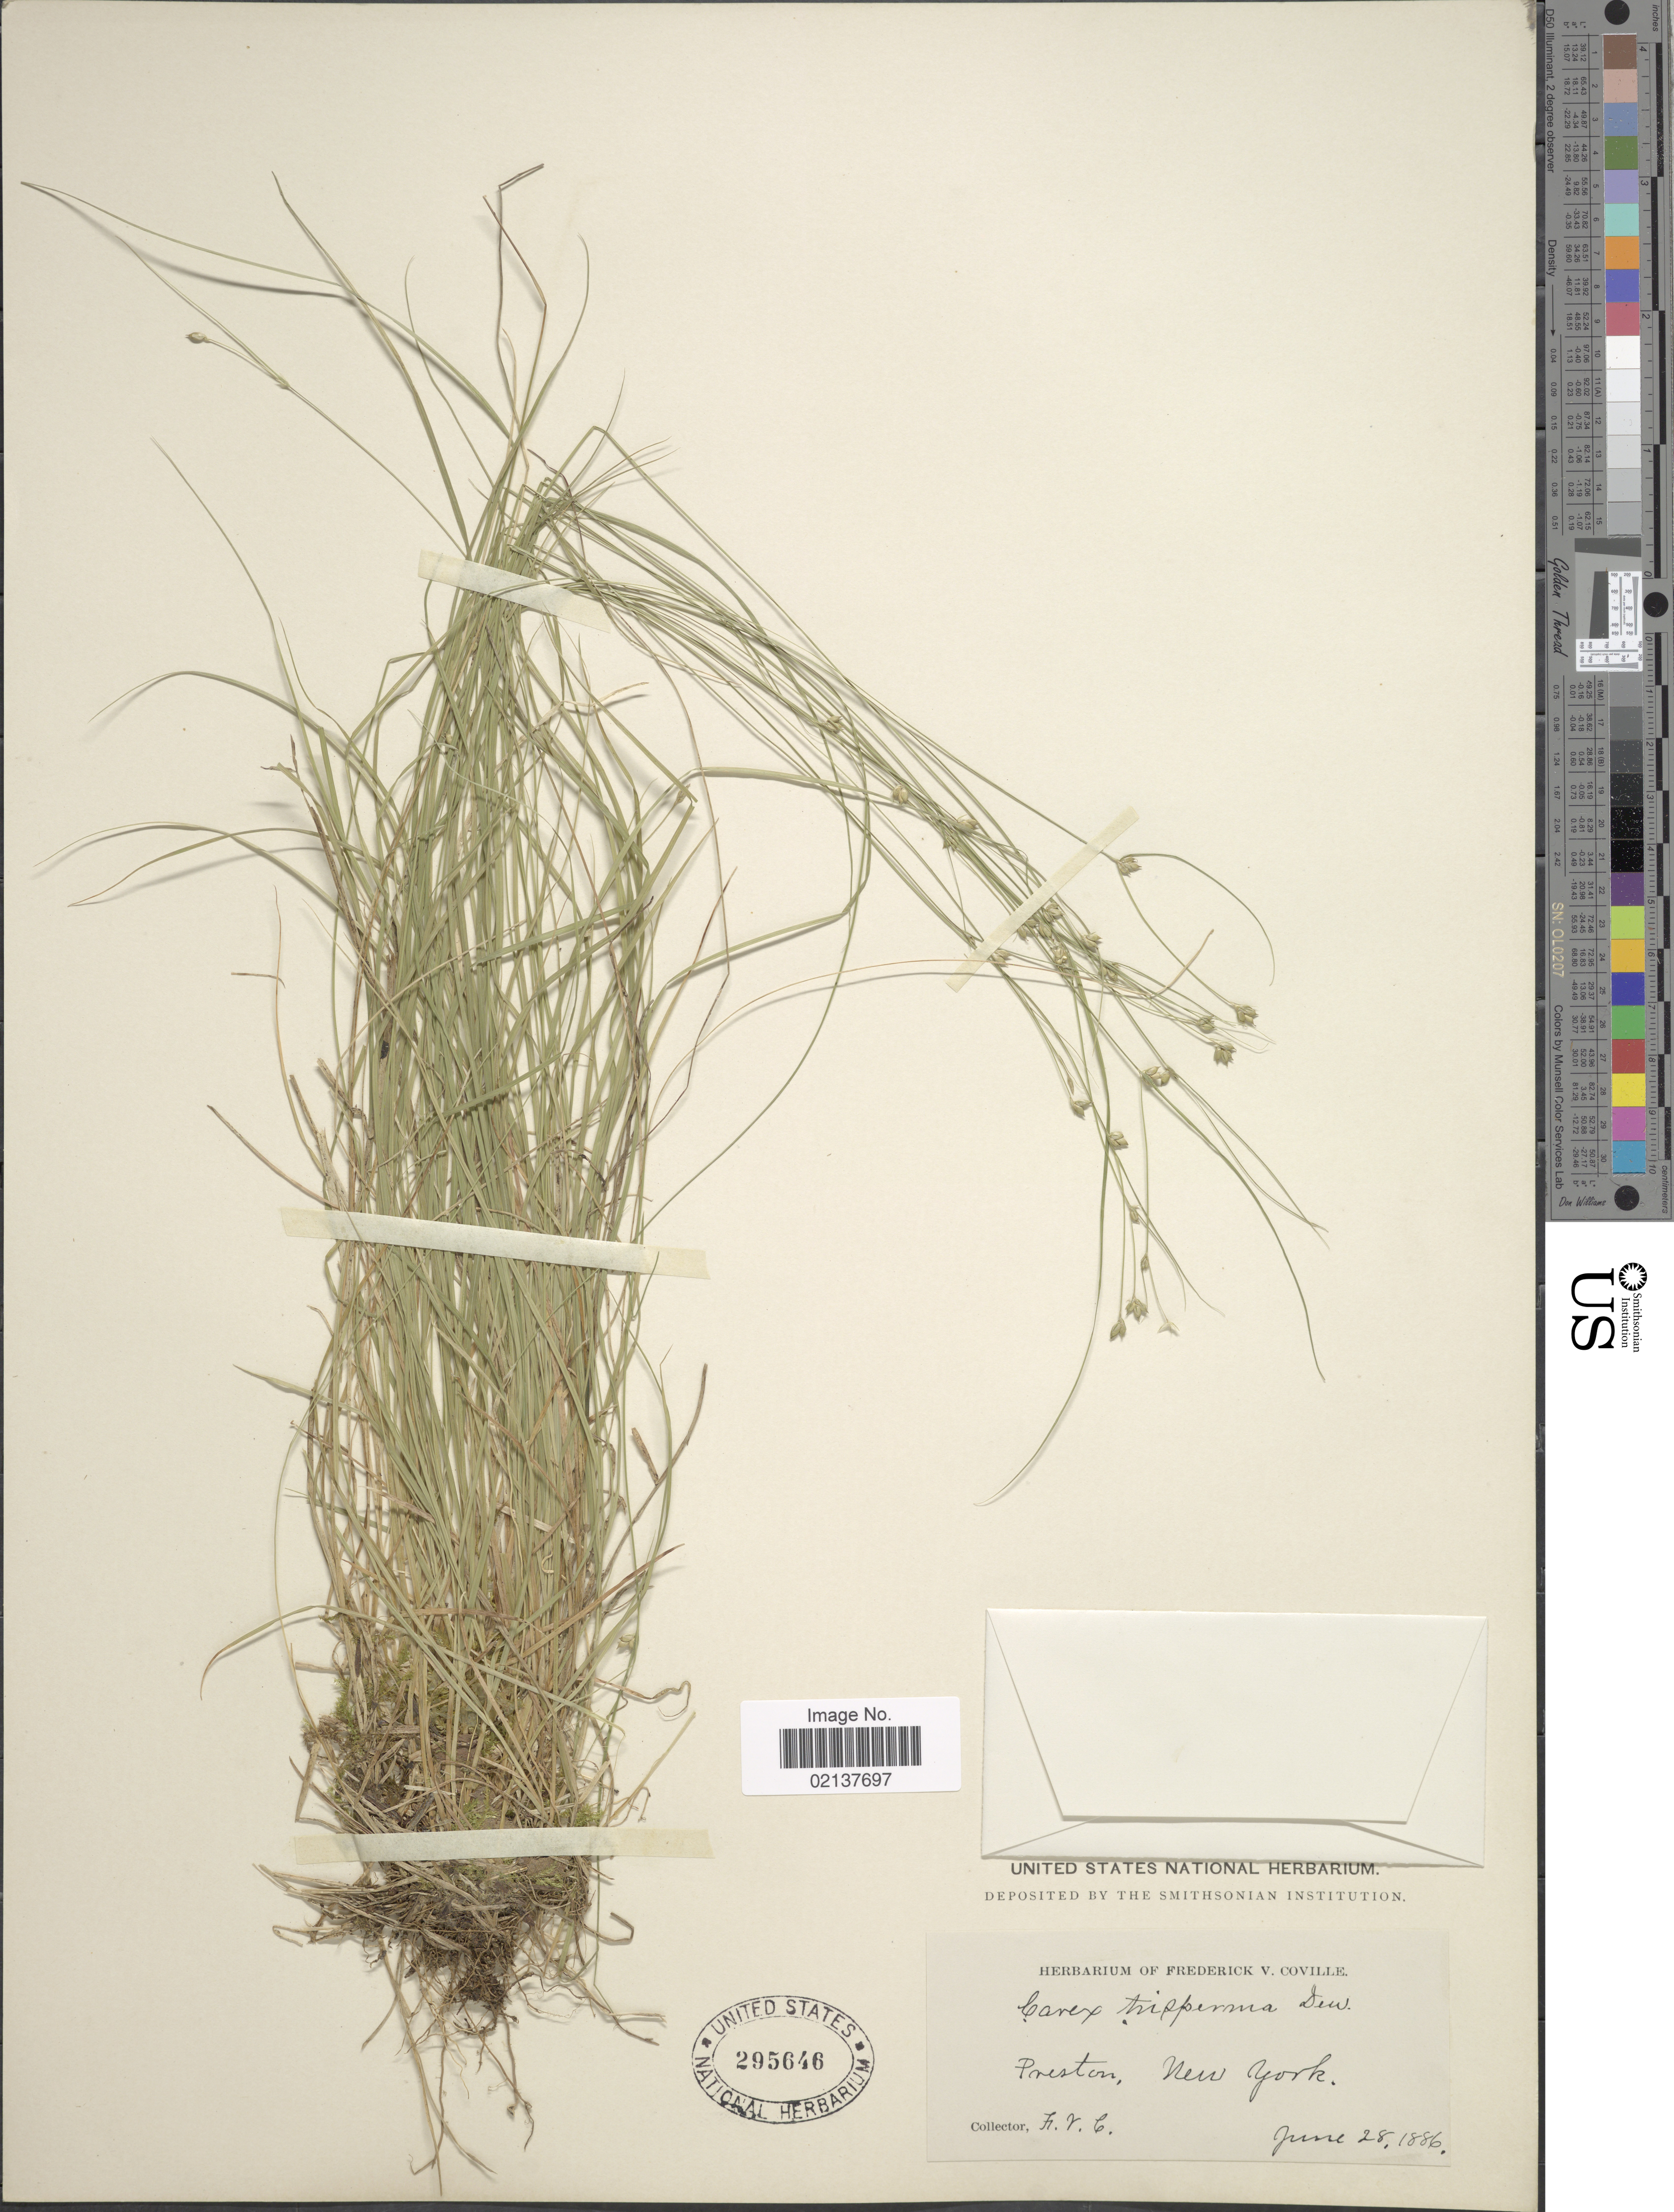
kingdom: Plantae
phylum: Tracheophyta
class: Liliopsida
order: Poales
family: Cyperaceae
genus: Carex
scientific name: Carex trisperma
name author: Dewey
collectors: F. V. Coville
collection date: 1886-06-28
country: United States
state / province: New York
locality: Preston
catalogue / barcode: US 295646